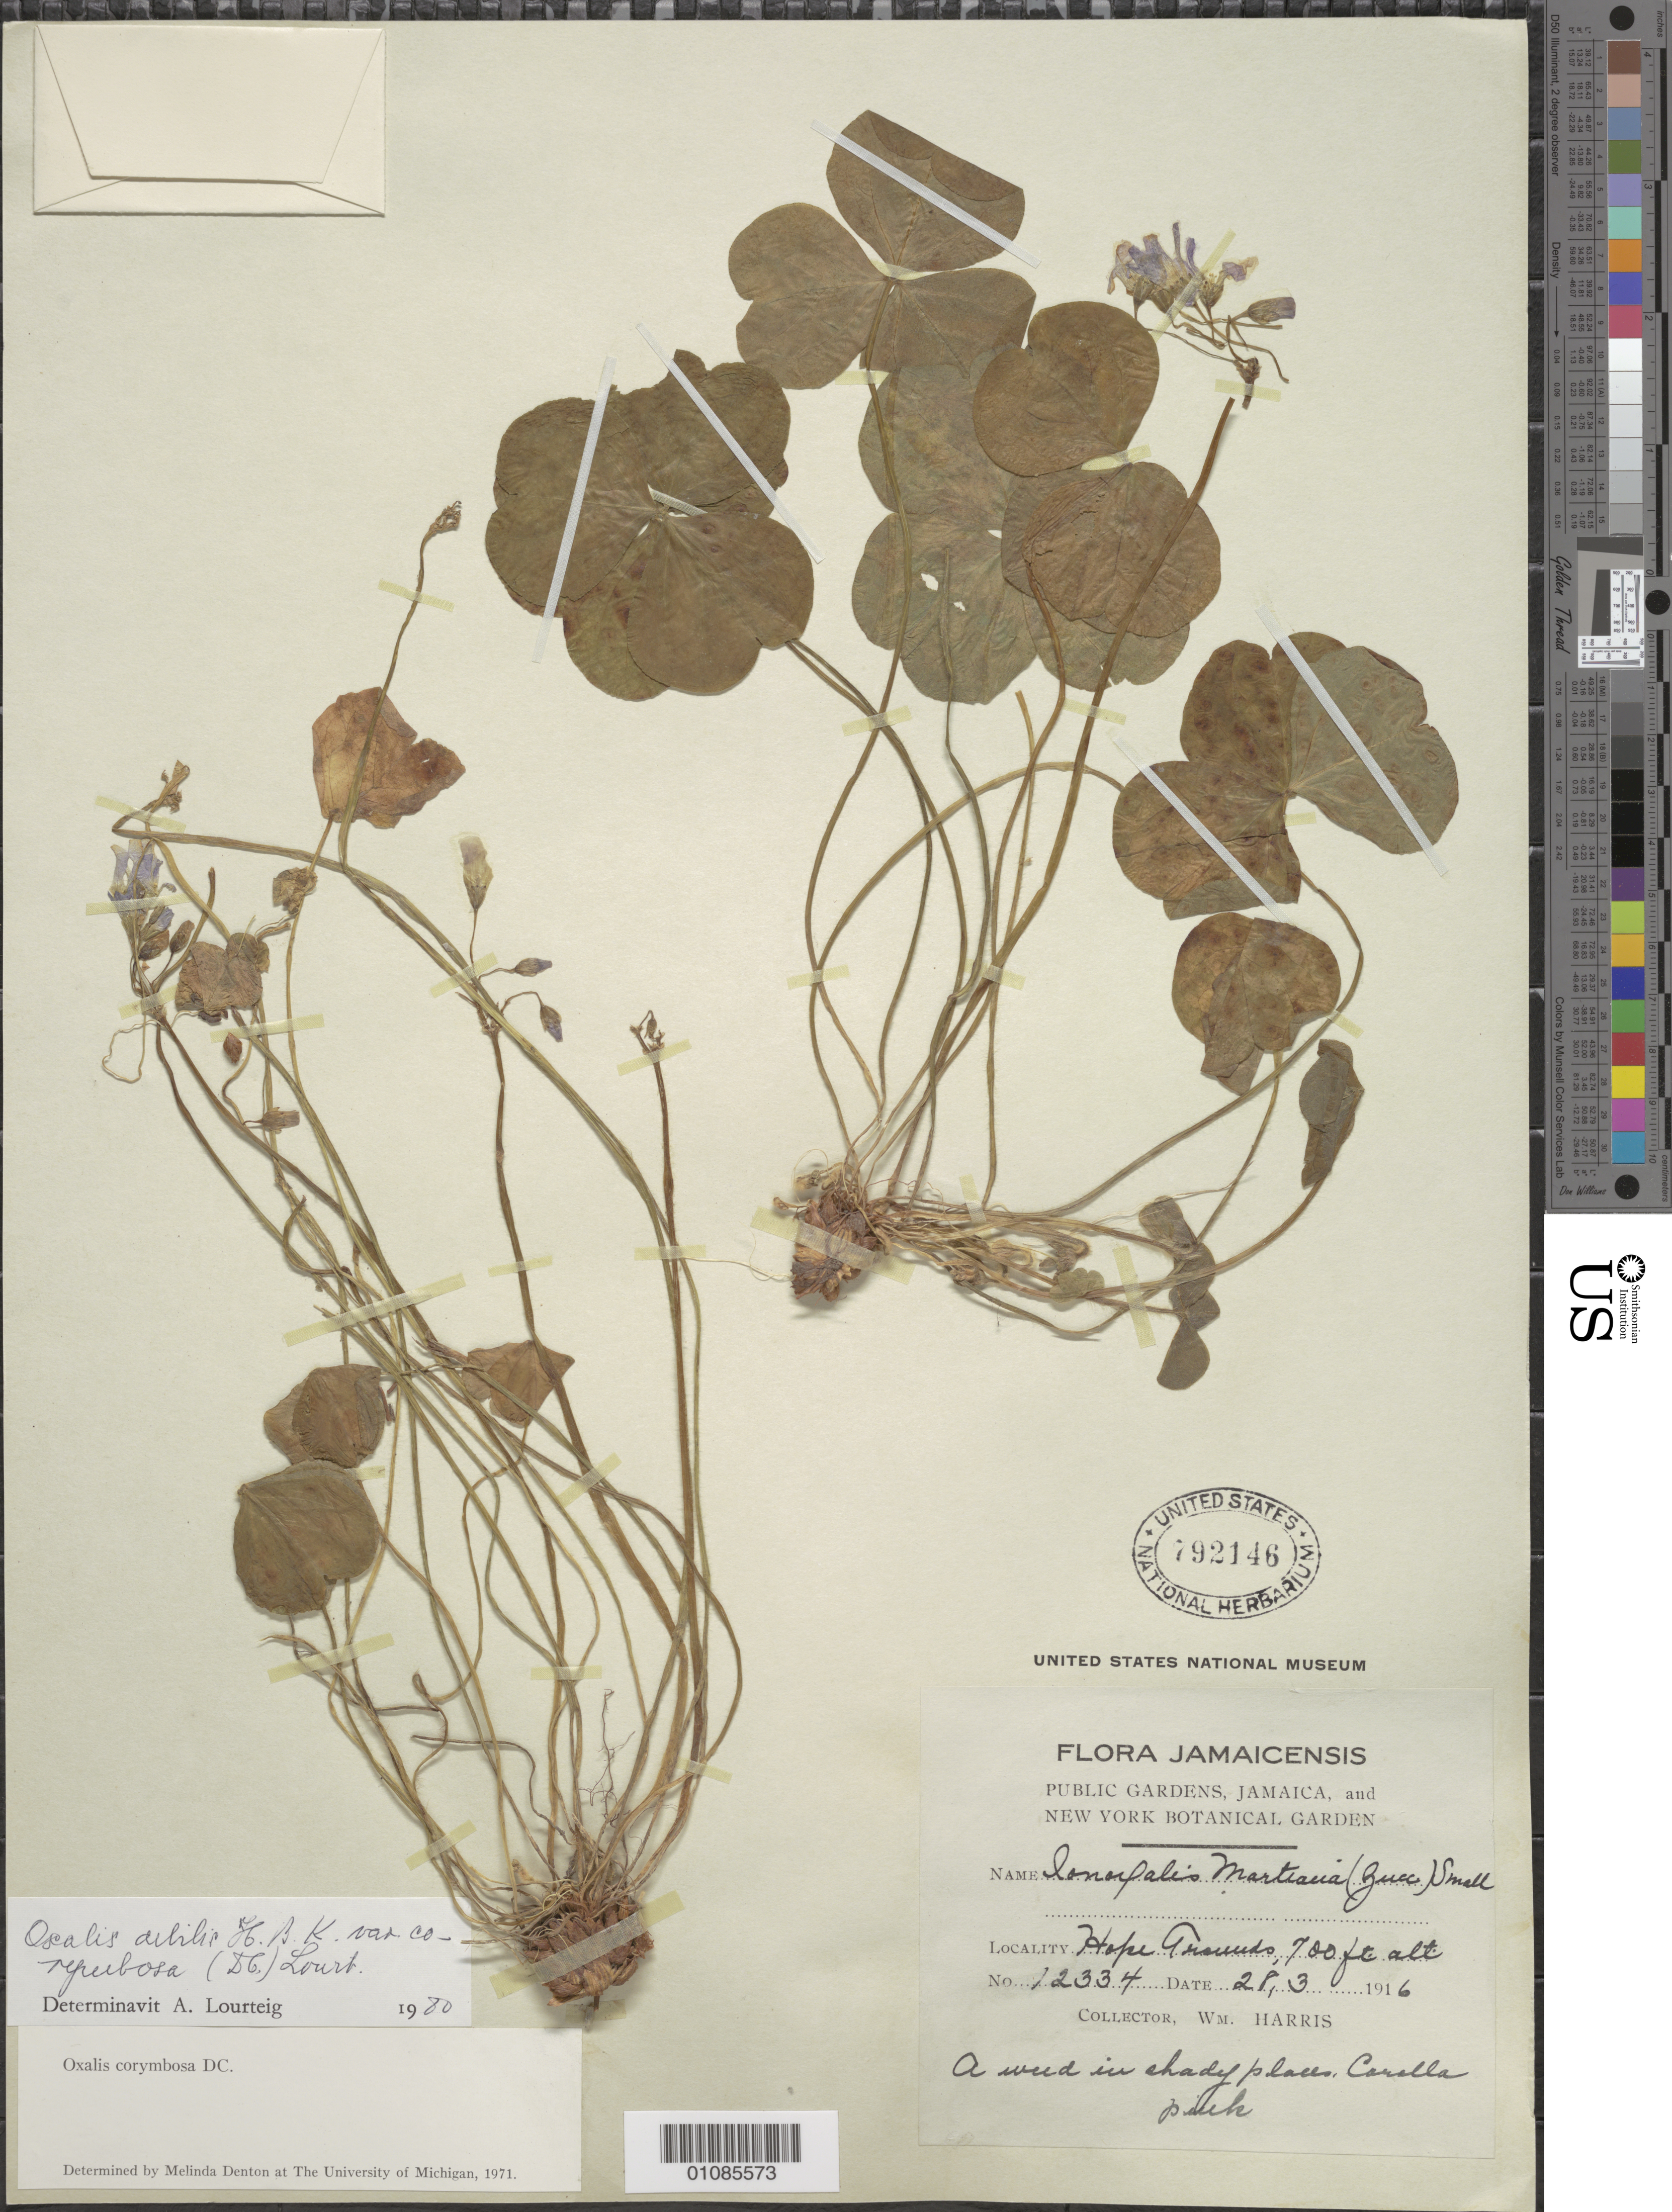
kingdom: Plantae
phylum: Tracheophyta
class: Magnoliopsida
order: Oxalidales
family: Oxalidaceae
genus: Oxalis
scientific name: Oxalis debilis var. corymbosa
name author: (DC.) Lourteig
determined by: Lourteig, A.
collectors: W. Harris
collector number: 12334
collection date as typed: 28 Mar 1916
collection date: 1916-03-28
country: Jamaica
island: Jamaica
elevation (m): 213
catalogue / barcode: US 792146